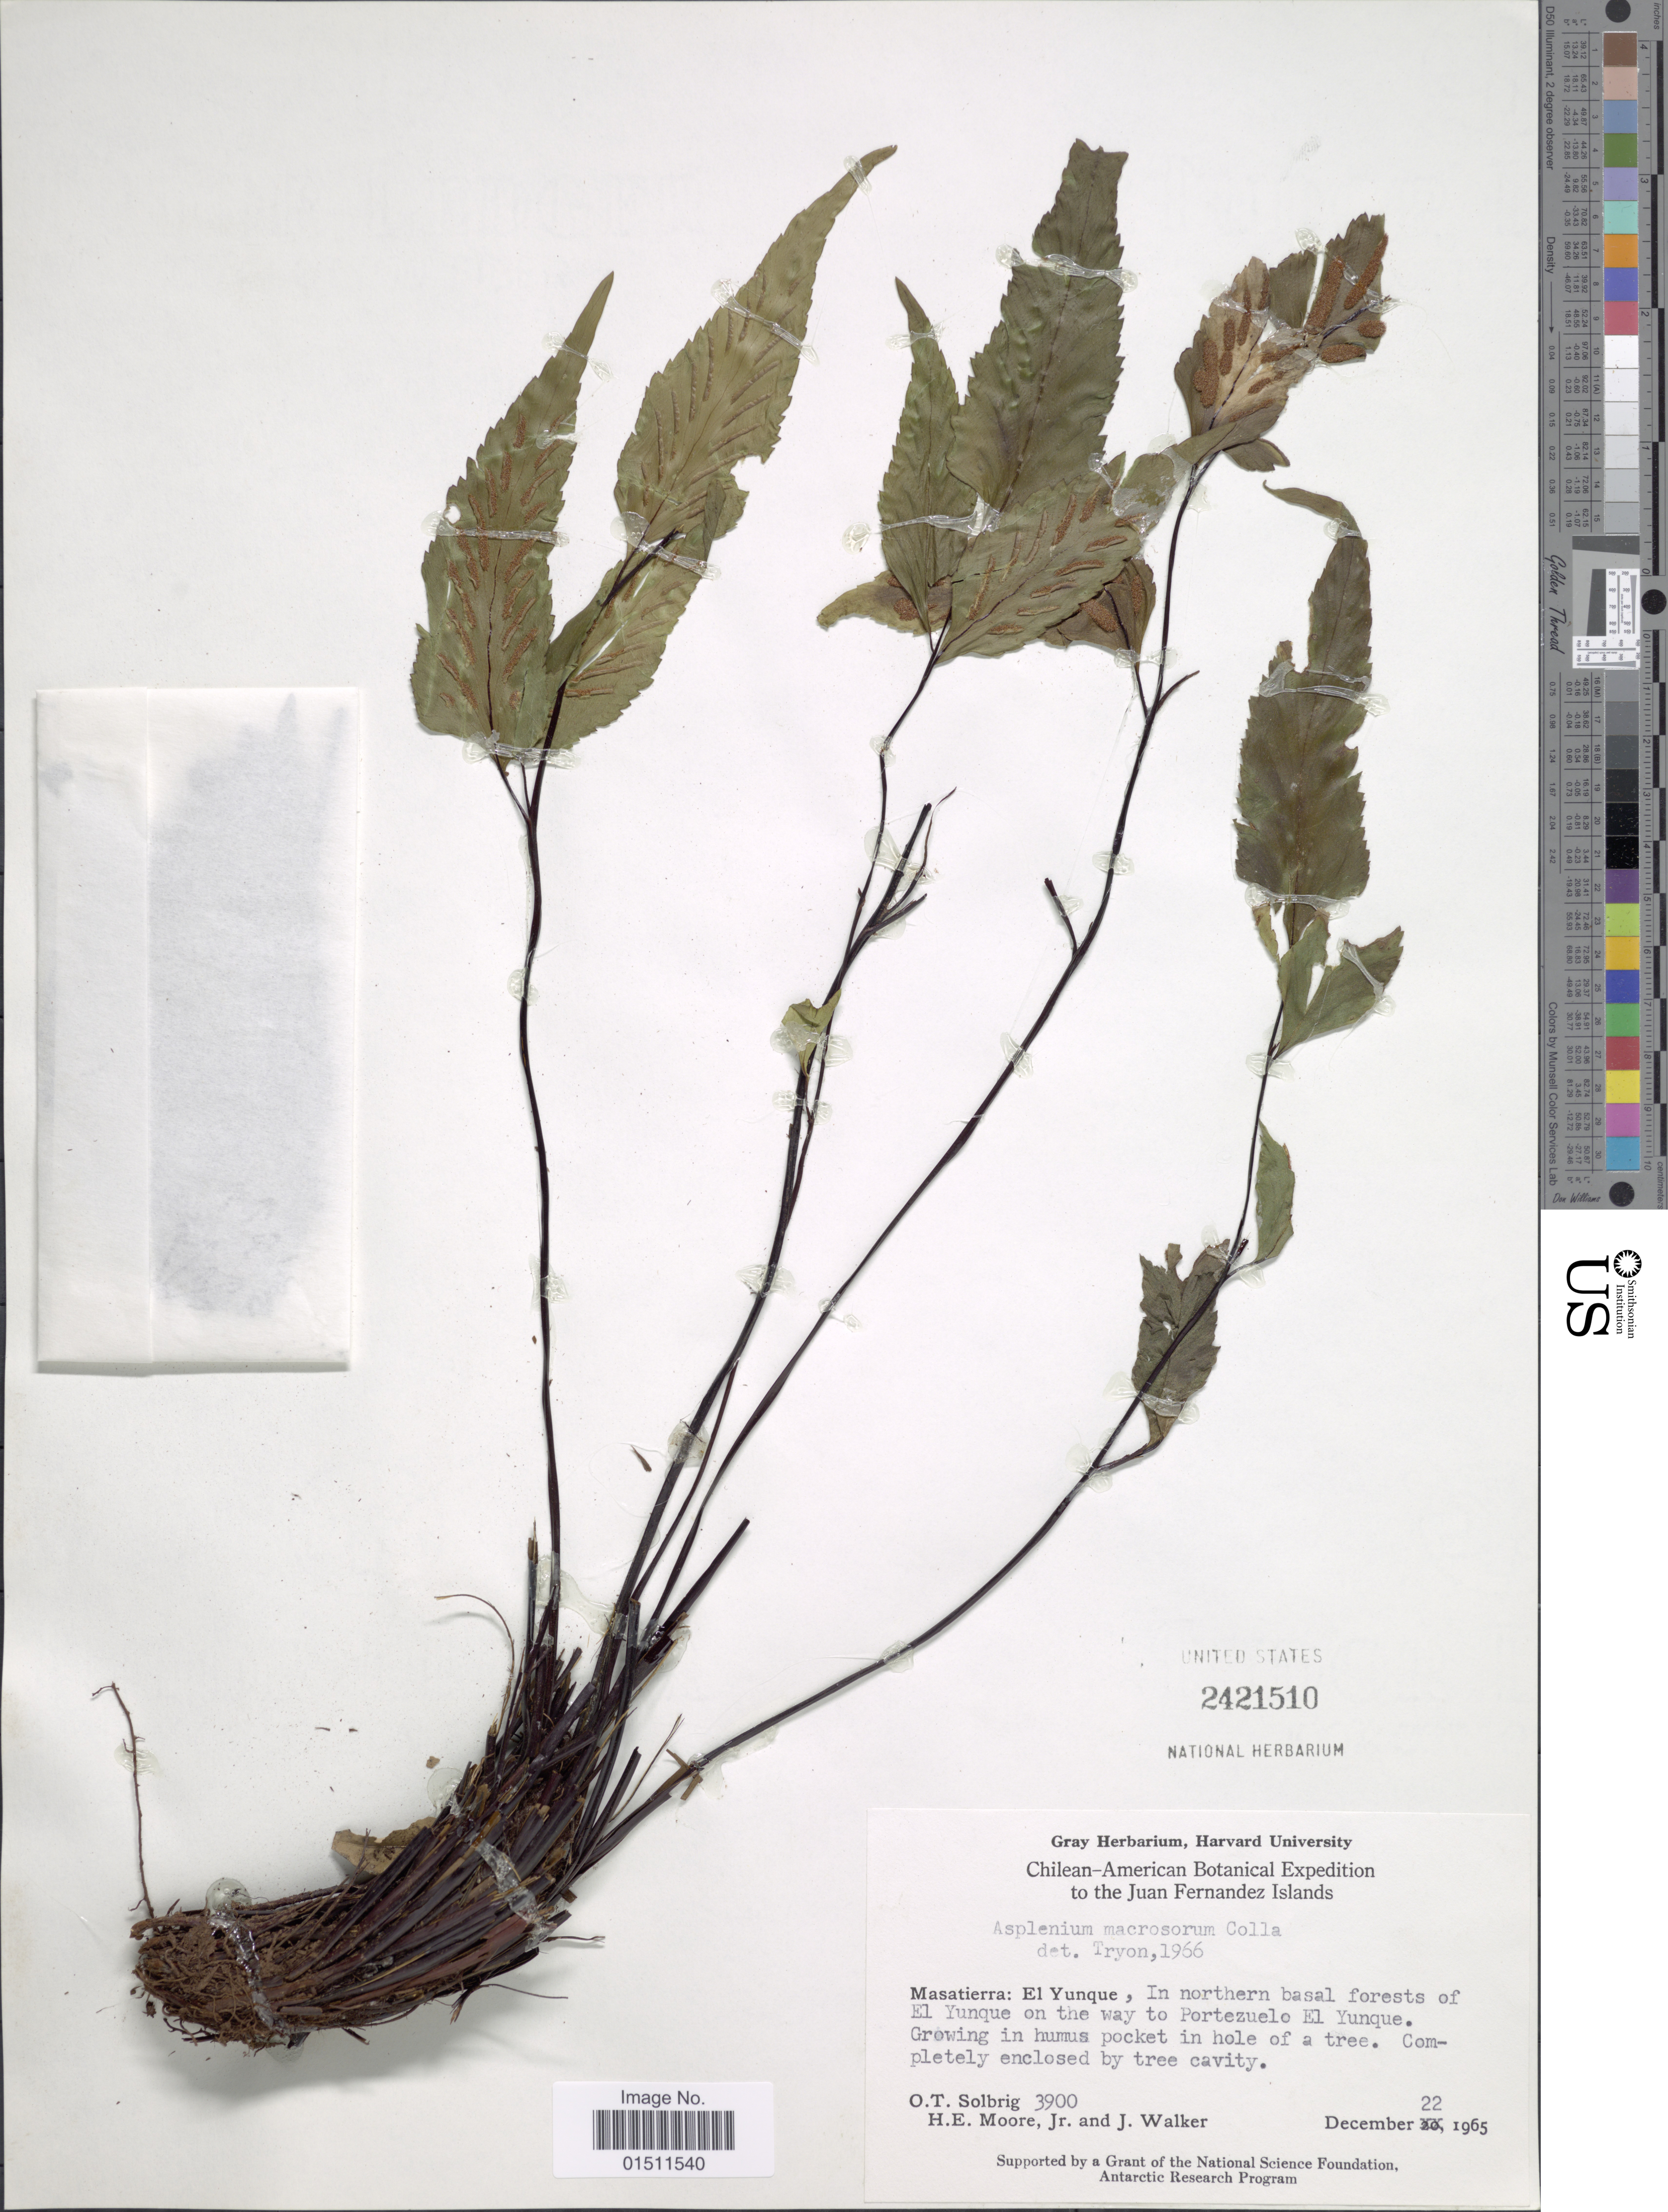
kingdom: Plantae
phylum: Tracheophyta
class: Polypodiopsida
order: Polypodiales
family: Aspleniaceae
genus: Asplenium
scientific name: Asplenium macrosorum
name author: Bertero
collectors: O. T. Solbrig, H. Moore & J. Walker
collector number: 3900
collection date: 1965-12-22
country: Chile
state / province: Valparaíso (V)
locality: Juan Fernandez Islands, Masatierra: El Yunque, in Northern basal forests of El Yunque on the way to Portezuelo El Yunque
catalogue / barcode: US 2421510